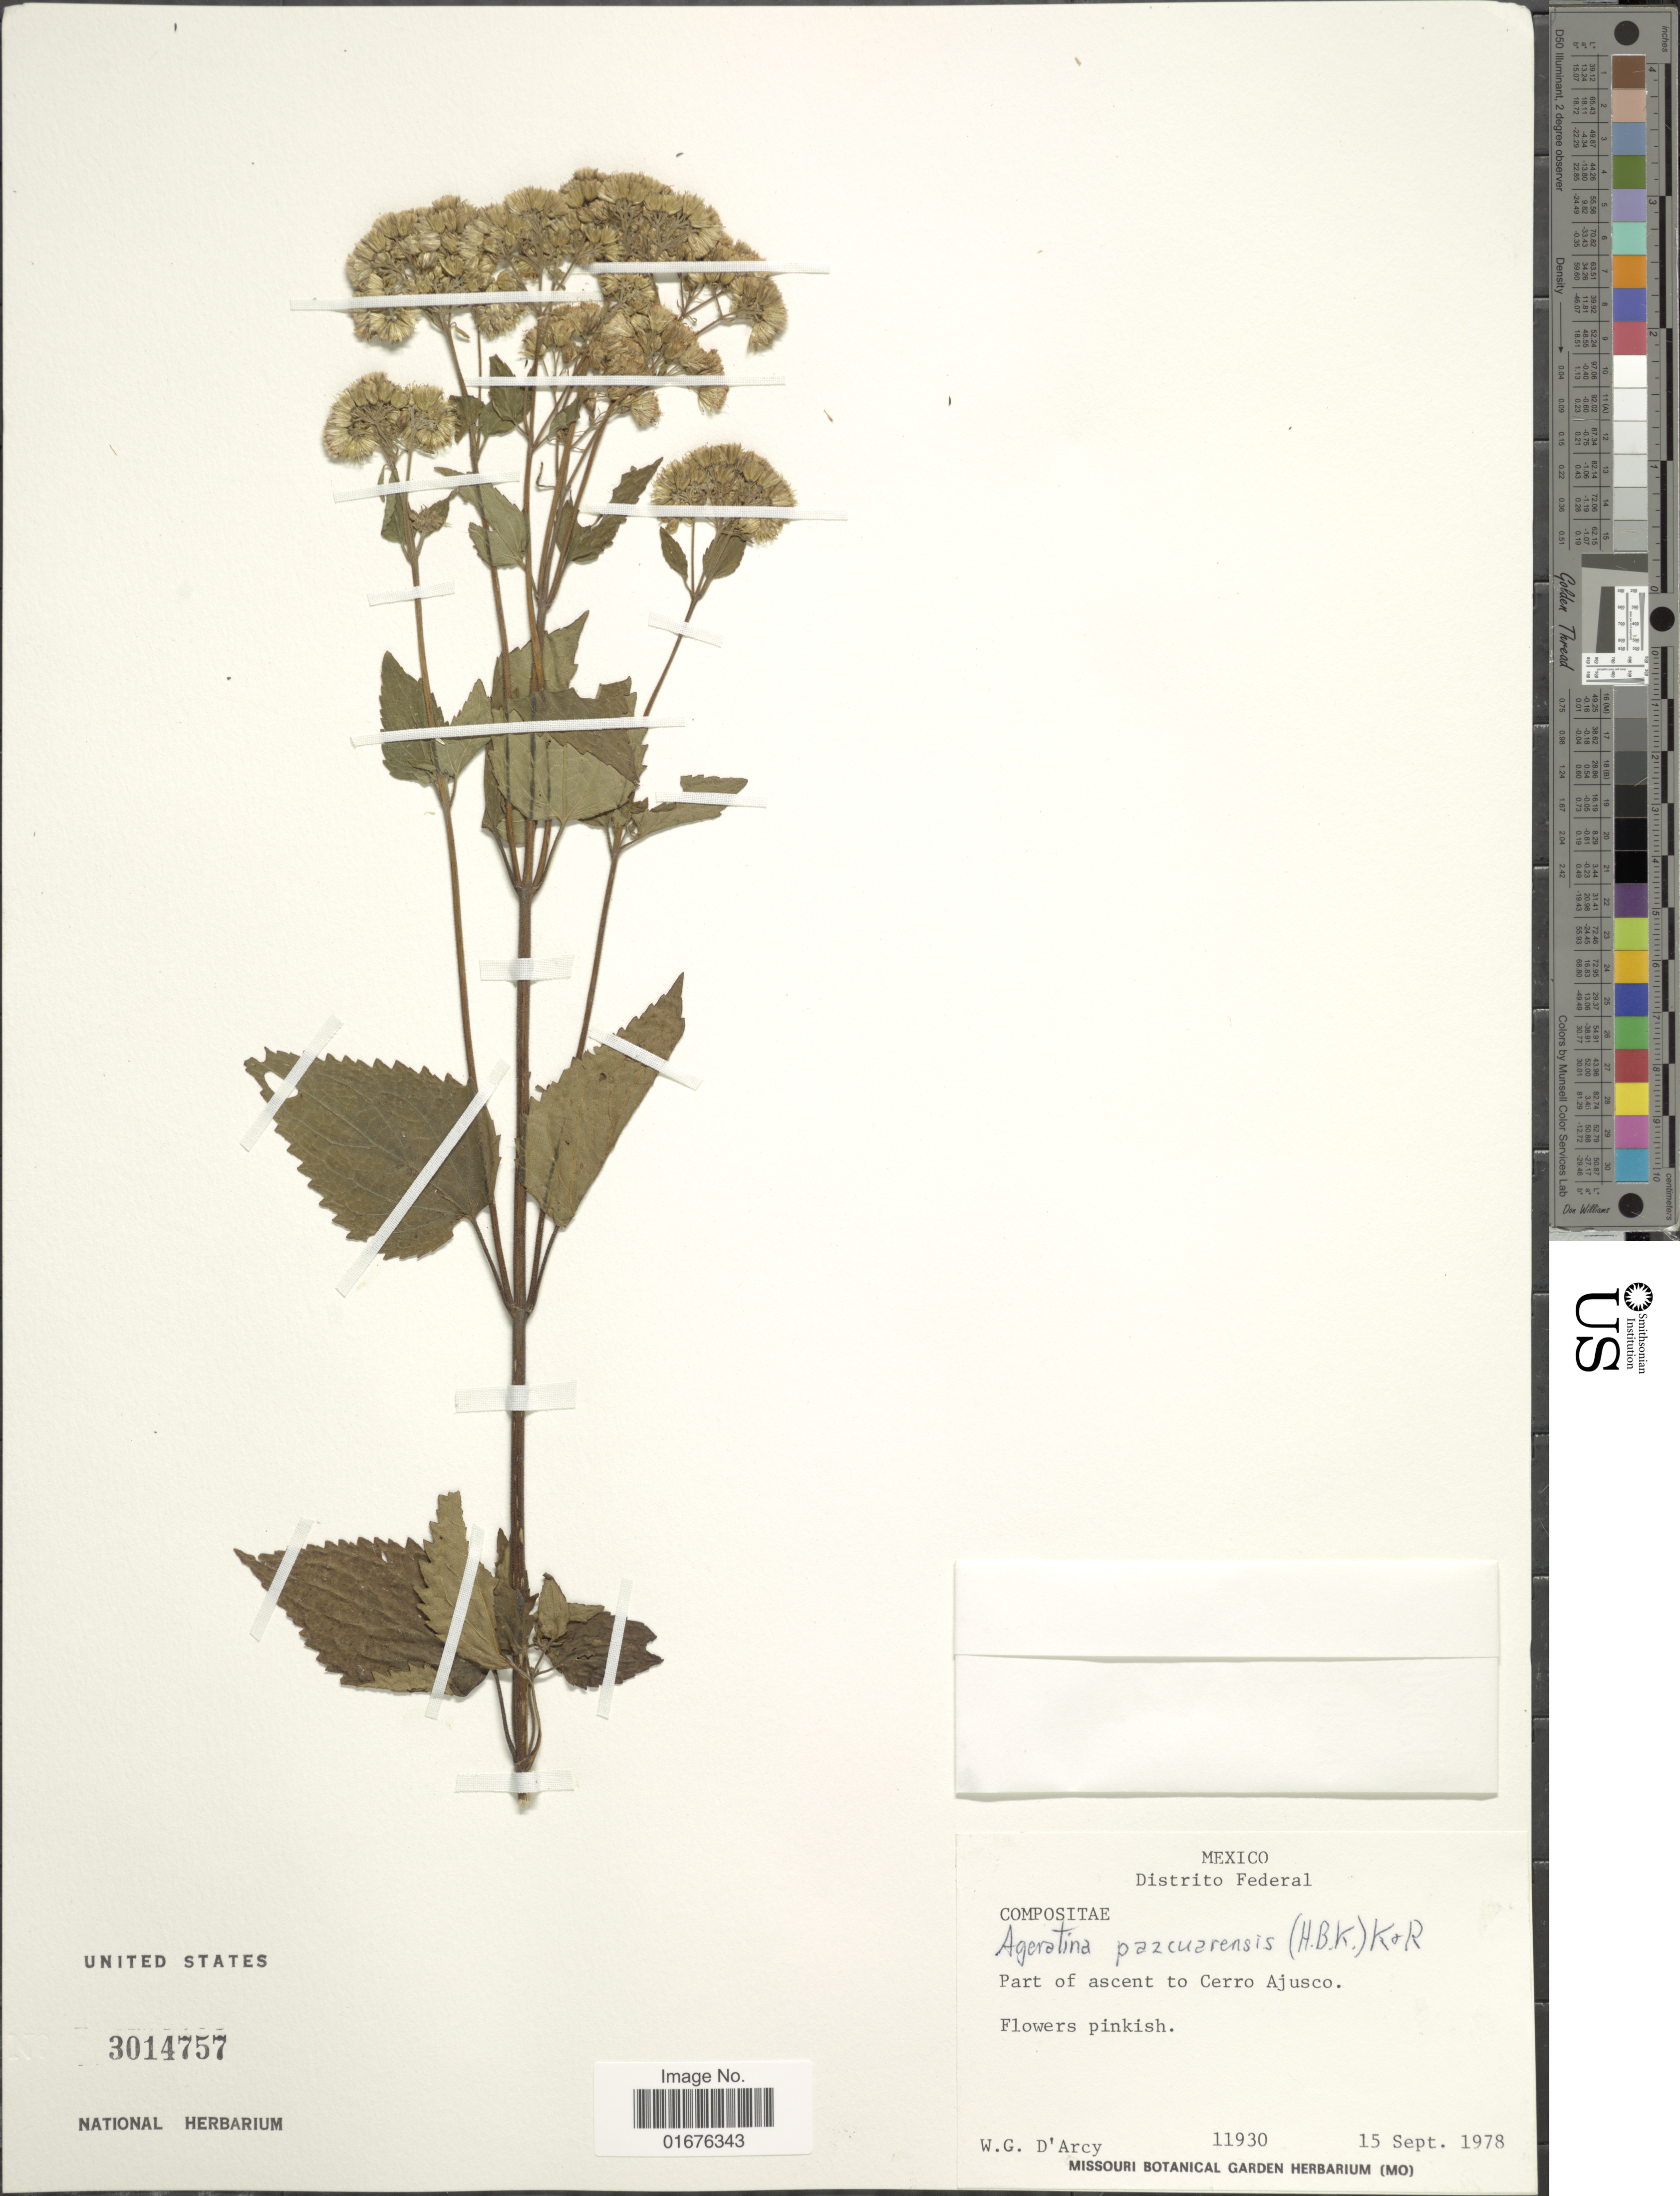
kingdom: Plantae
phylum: Tracheophyta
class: Magnoliopsida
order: Asterales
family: Asteraceae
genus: Ageratina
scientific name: Ageratina pazcuarensis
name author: (Kunth) R.M. King & H. Rob.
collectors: W. G. D'Arcy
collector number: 11930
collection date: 1978-09-15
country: Mexico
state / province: Distrito Federal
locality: Parts of ascent to Cerro Ajusco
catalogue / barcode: US 3014757